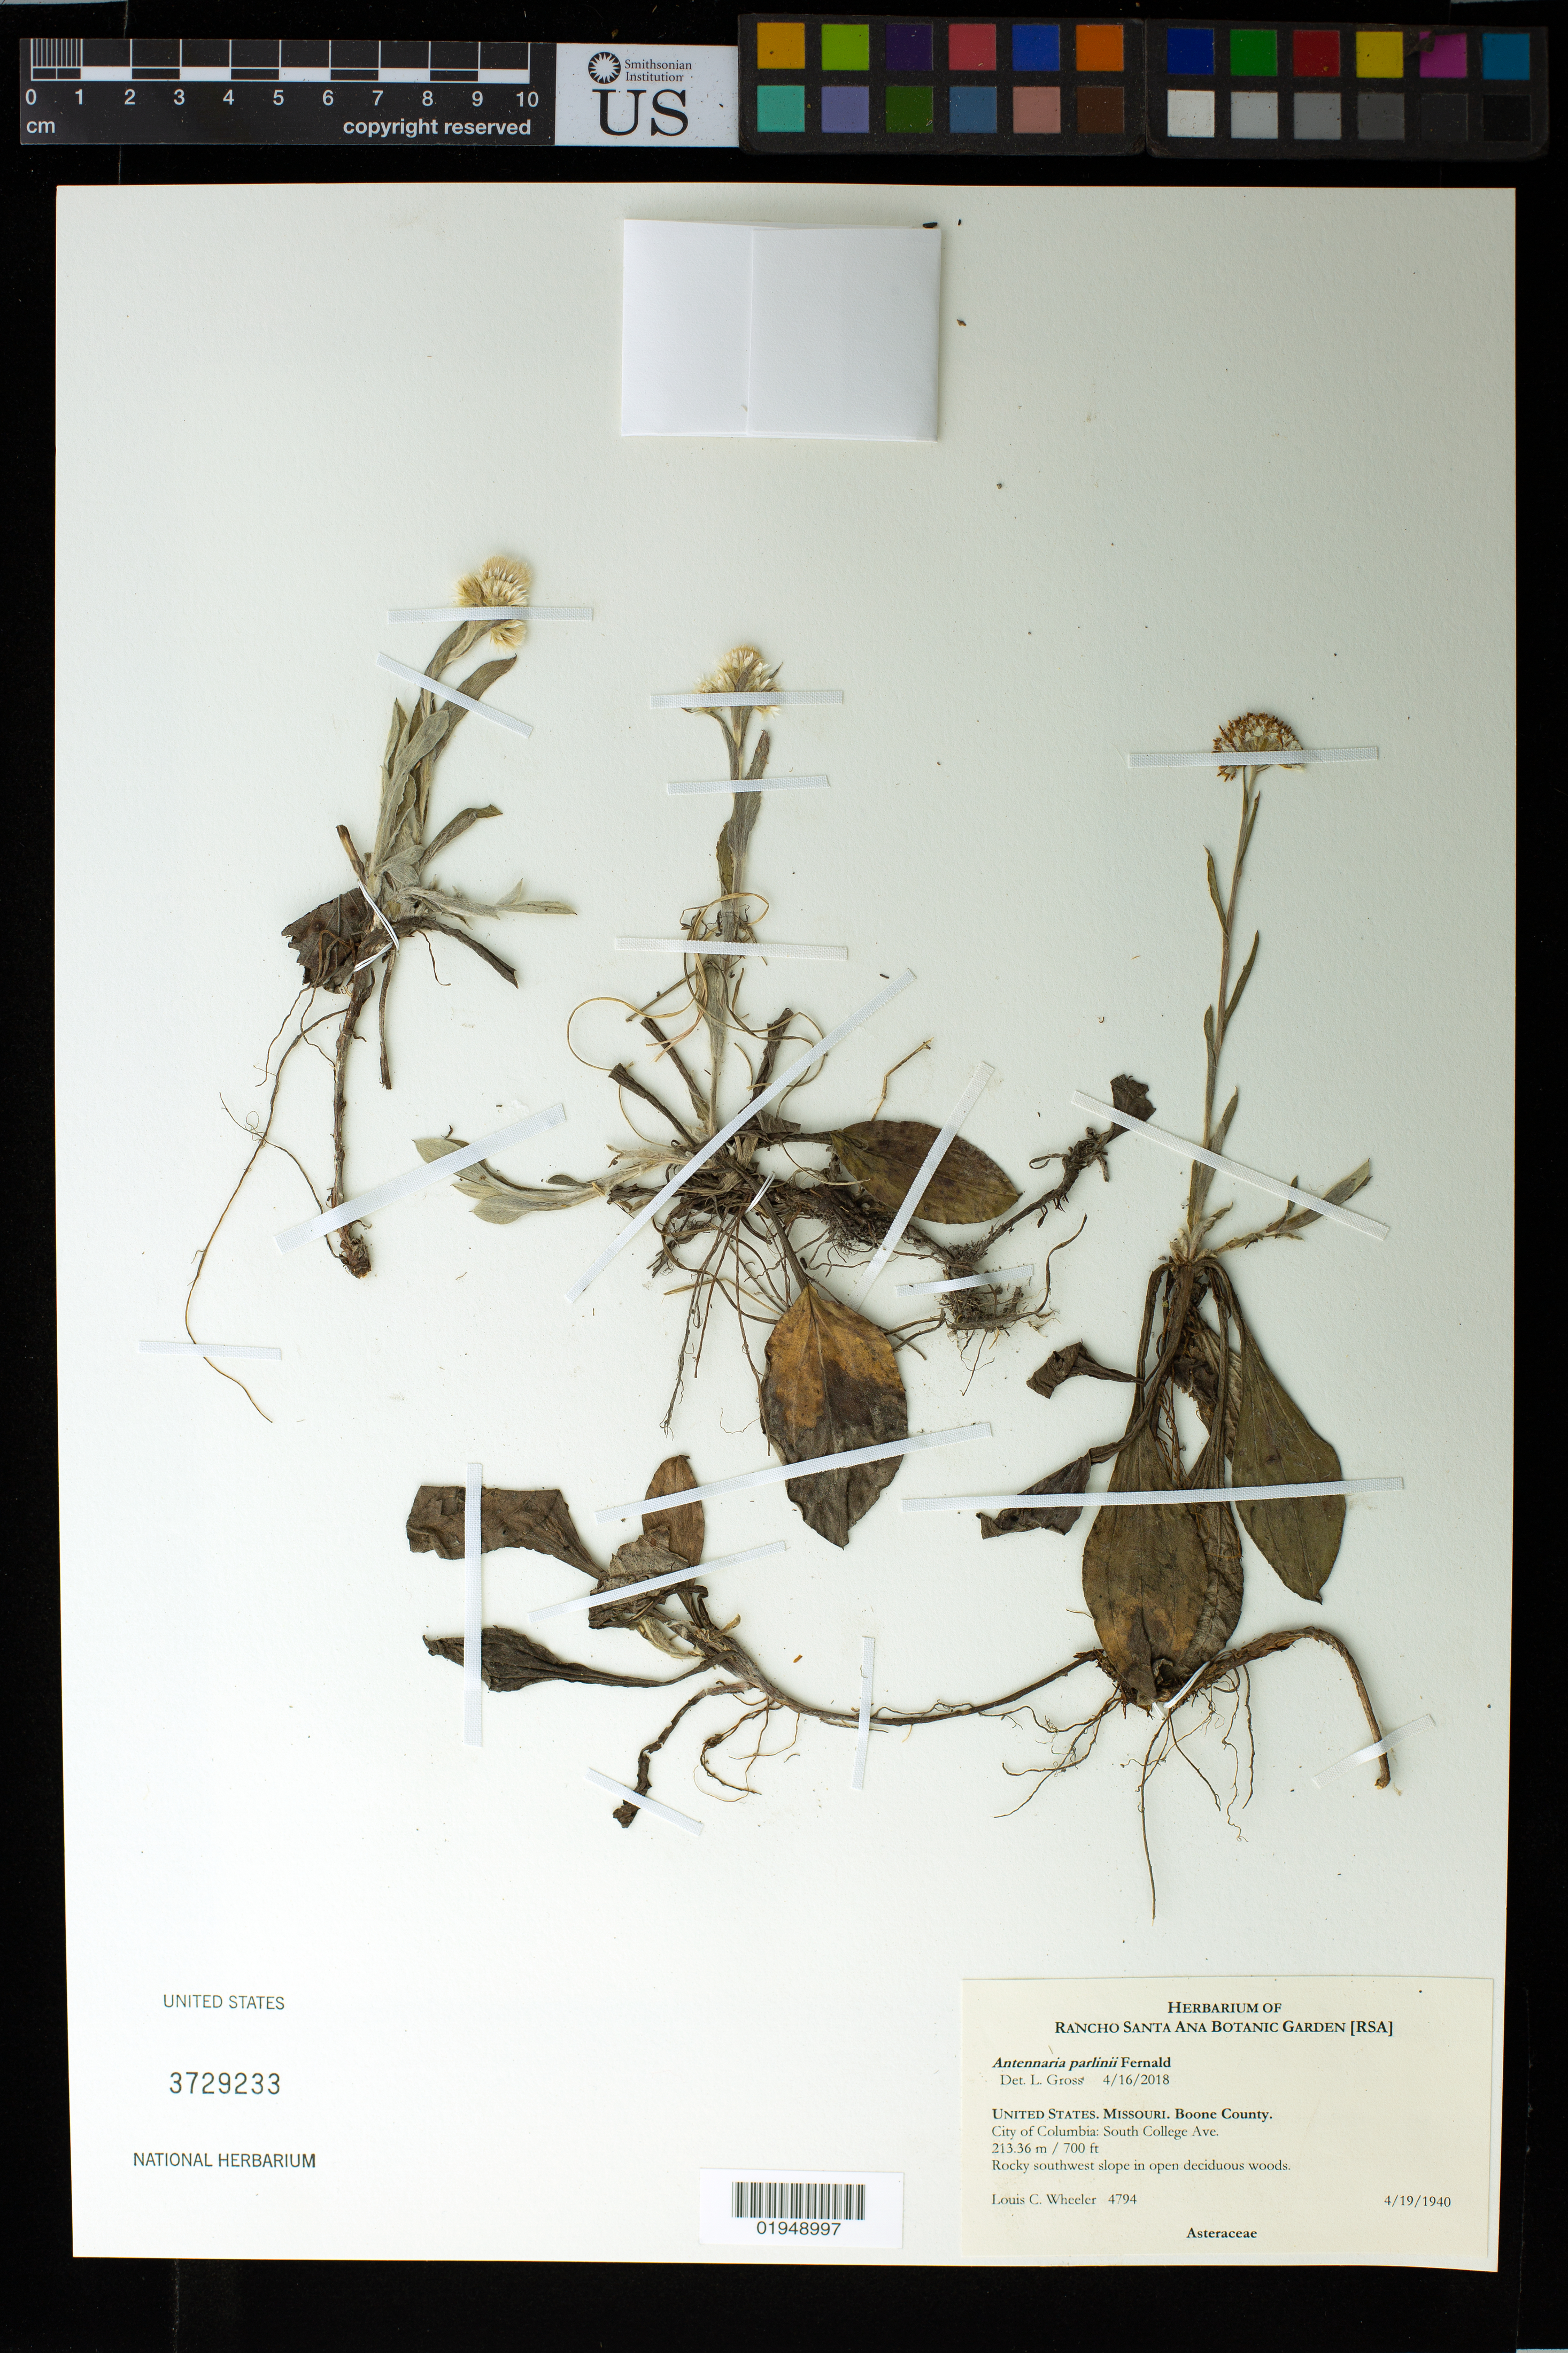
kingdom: Plantae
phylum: Tracheophyta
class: Magnoliopsida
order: Asterales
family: Asteraceae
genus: Antennaria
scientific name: Antennaria parlinii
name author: Fernald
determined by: Gross, L.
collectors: L. C. Wheeler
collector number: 4794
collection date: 1940-04-19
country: United States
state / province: Missouri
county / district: Boone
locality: South College Ave.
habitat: rocky southwest slope in open deciduous woods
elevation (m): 213.36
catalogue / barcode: US 3729233